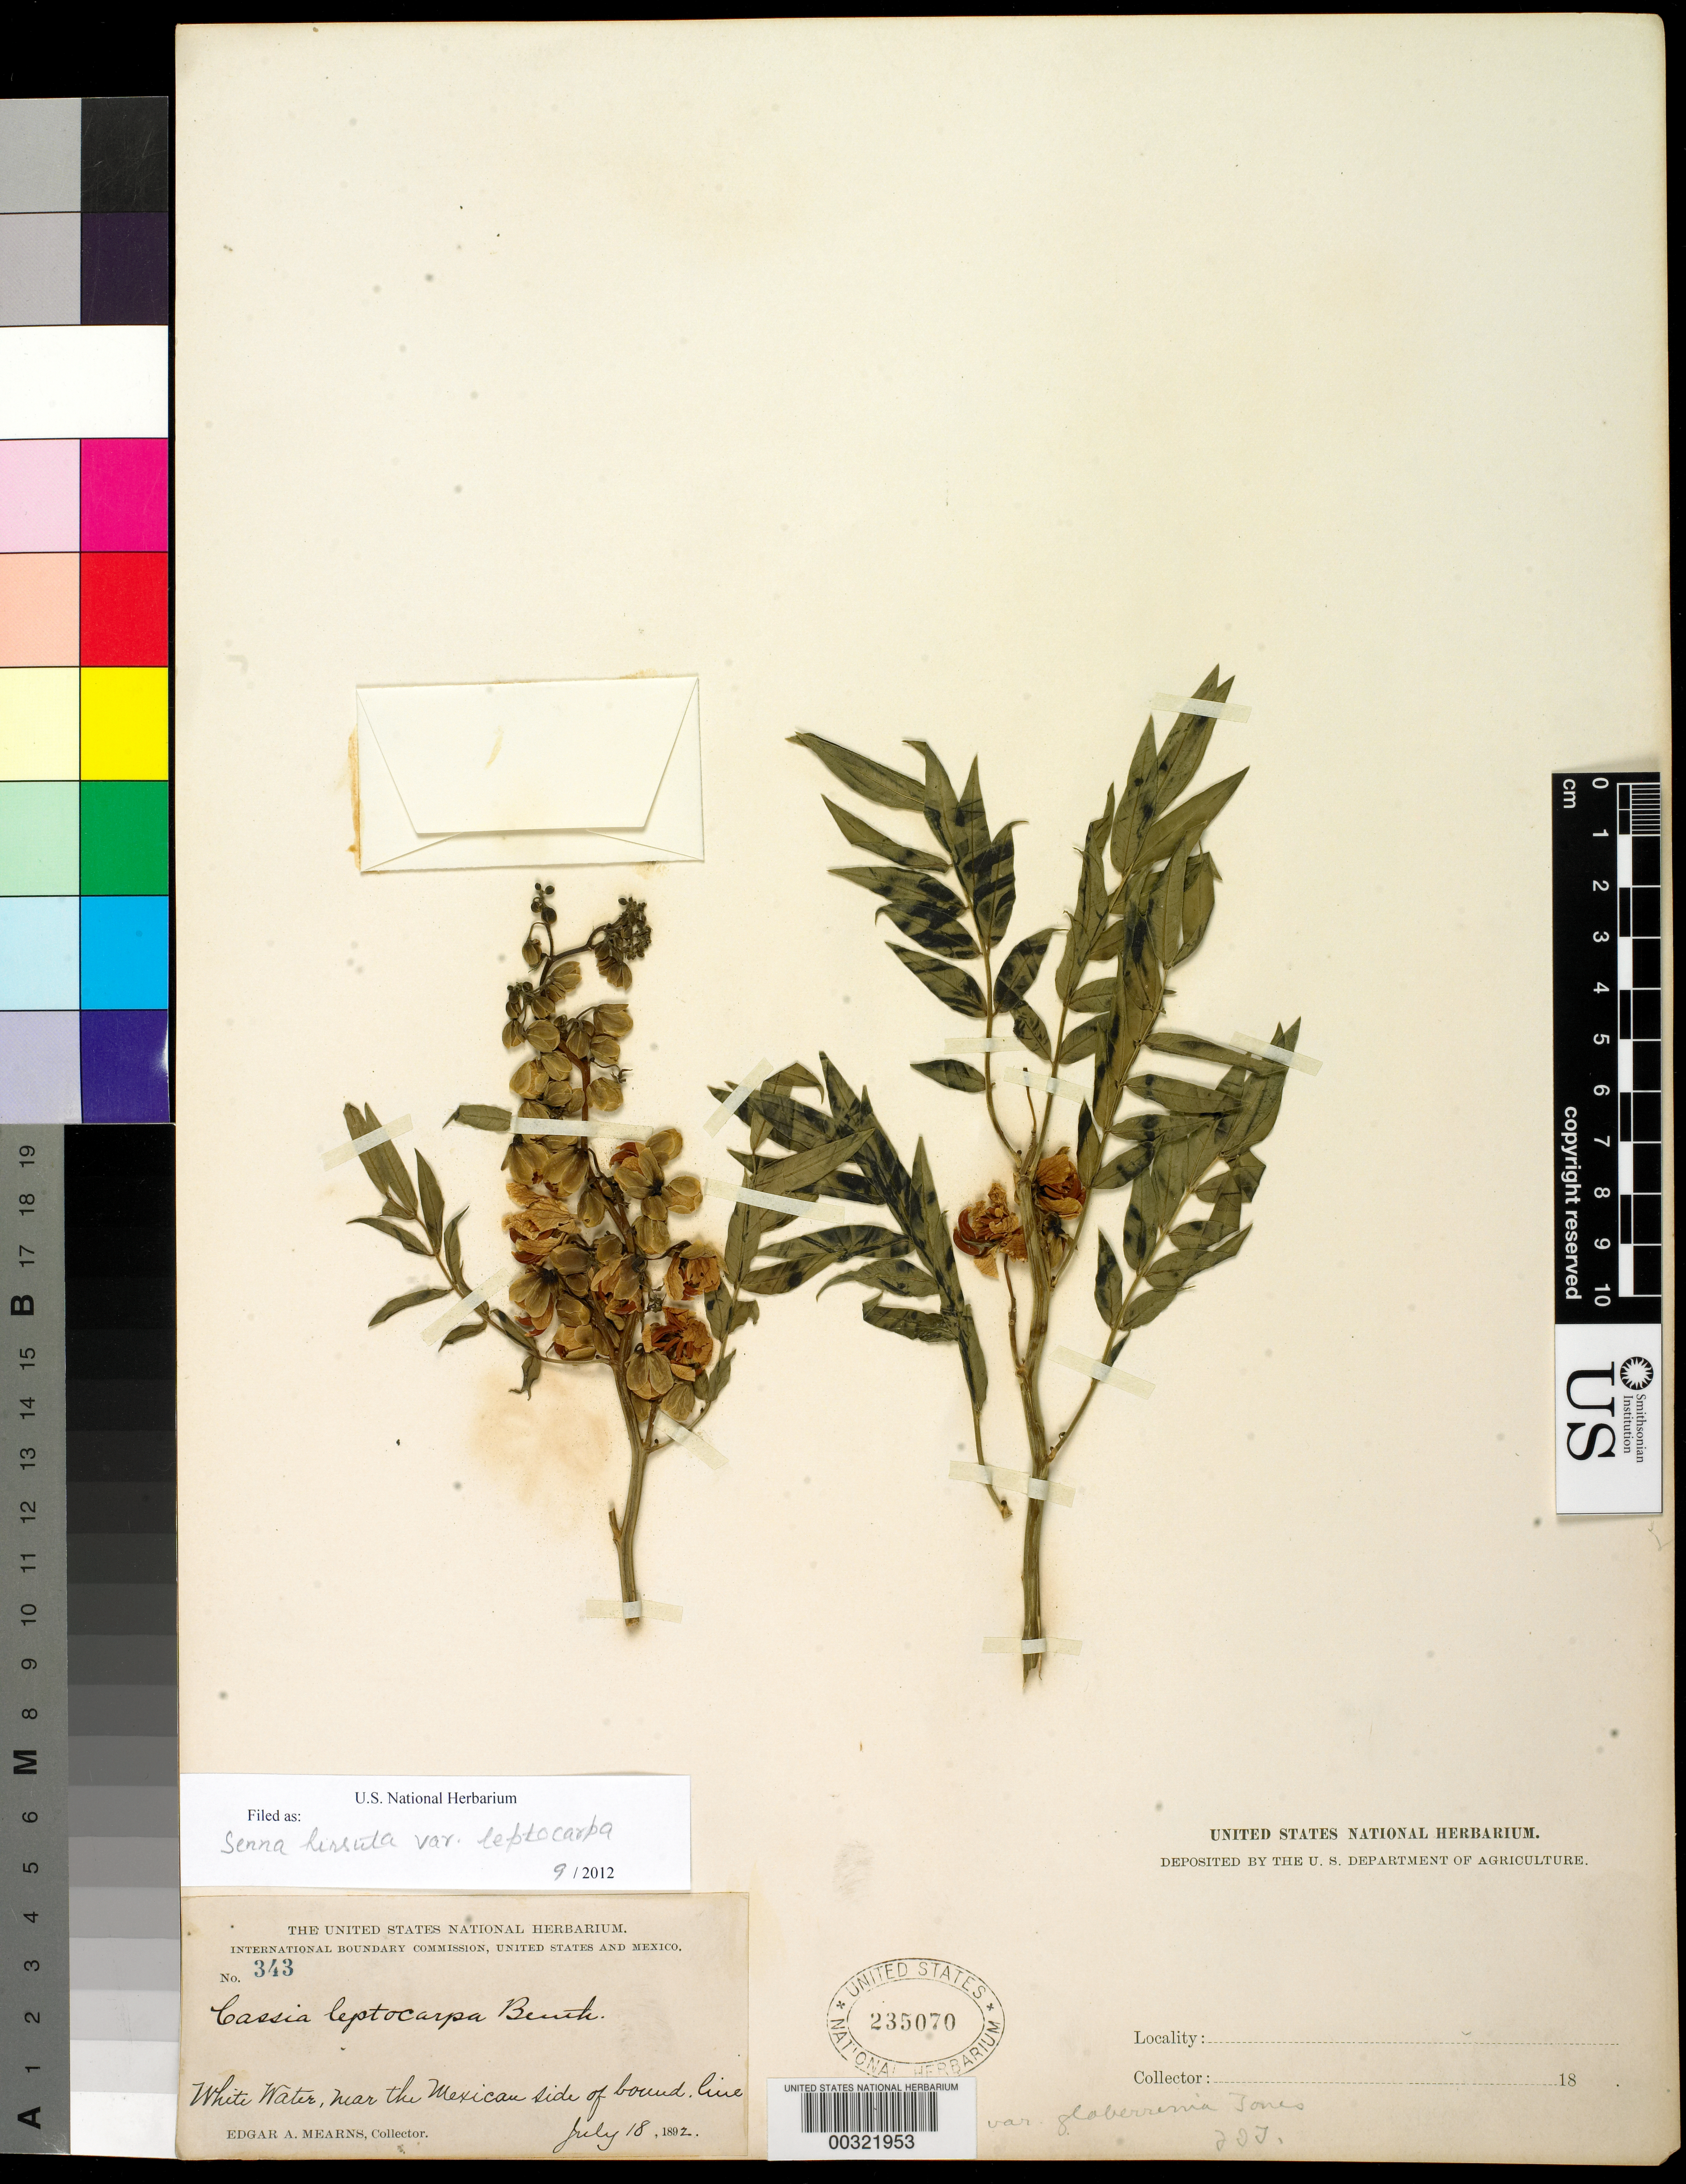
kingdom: Plantae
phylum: Tracheophyta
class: Magnoliopsida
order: Fabales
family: Fabaceae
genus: Senna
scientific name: Senna hirsuta var. leptocarpa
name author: (Benth.) H.S. Irwin & Barneby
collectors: E. A. Mearns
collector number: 343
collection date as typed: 18 Jul 1892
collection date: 1892-07-18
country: United States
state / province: Arizona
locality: White Water, near the Mexican side of boundary line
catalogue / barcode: US 235070